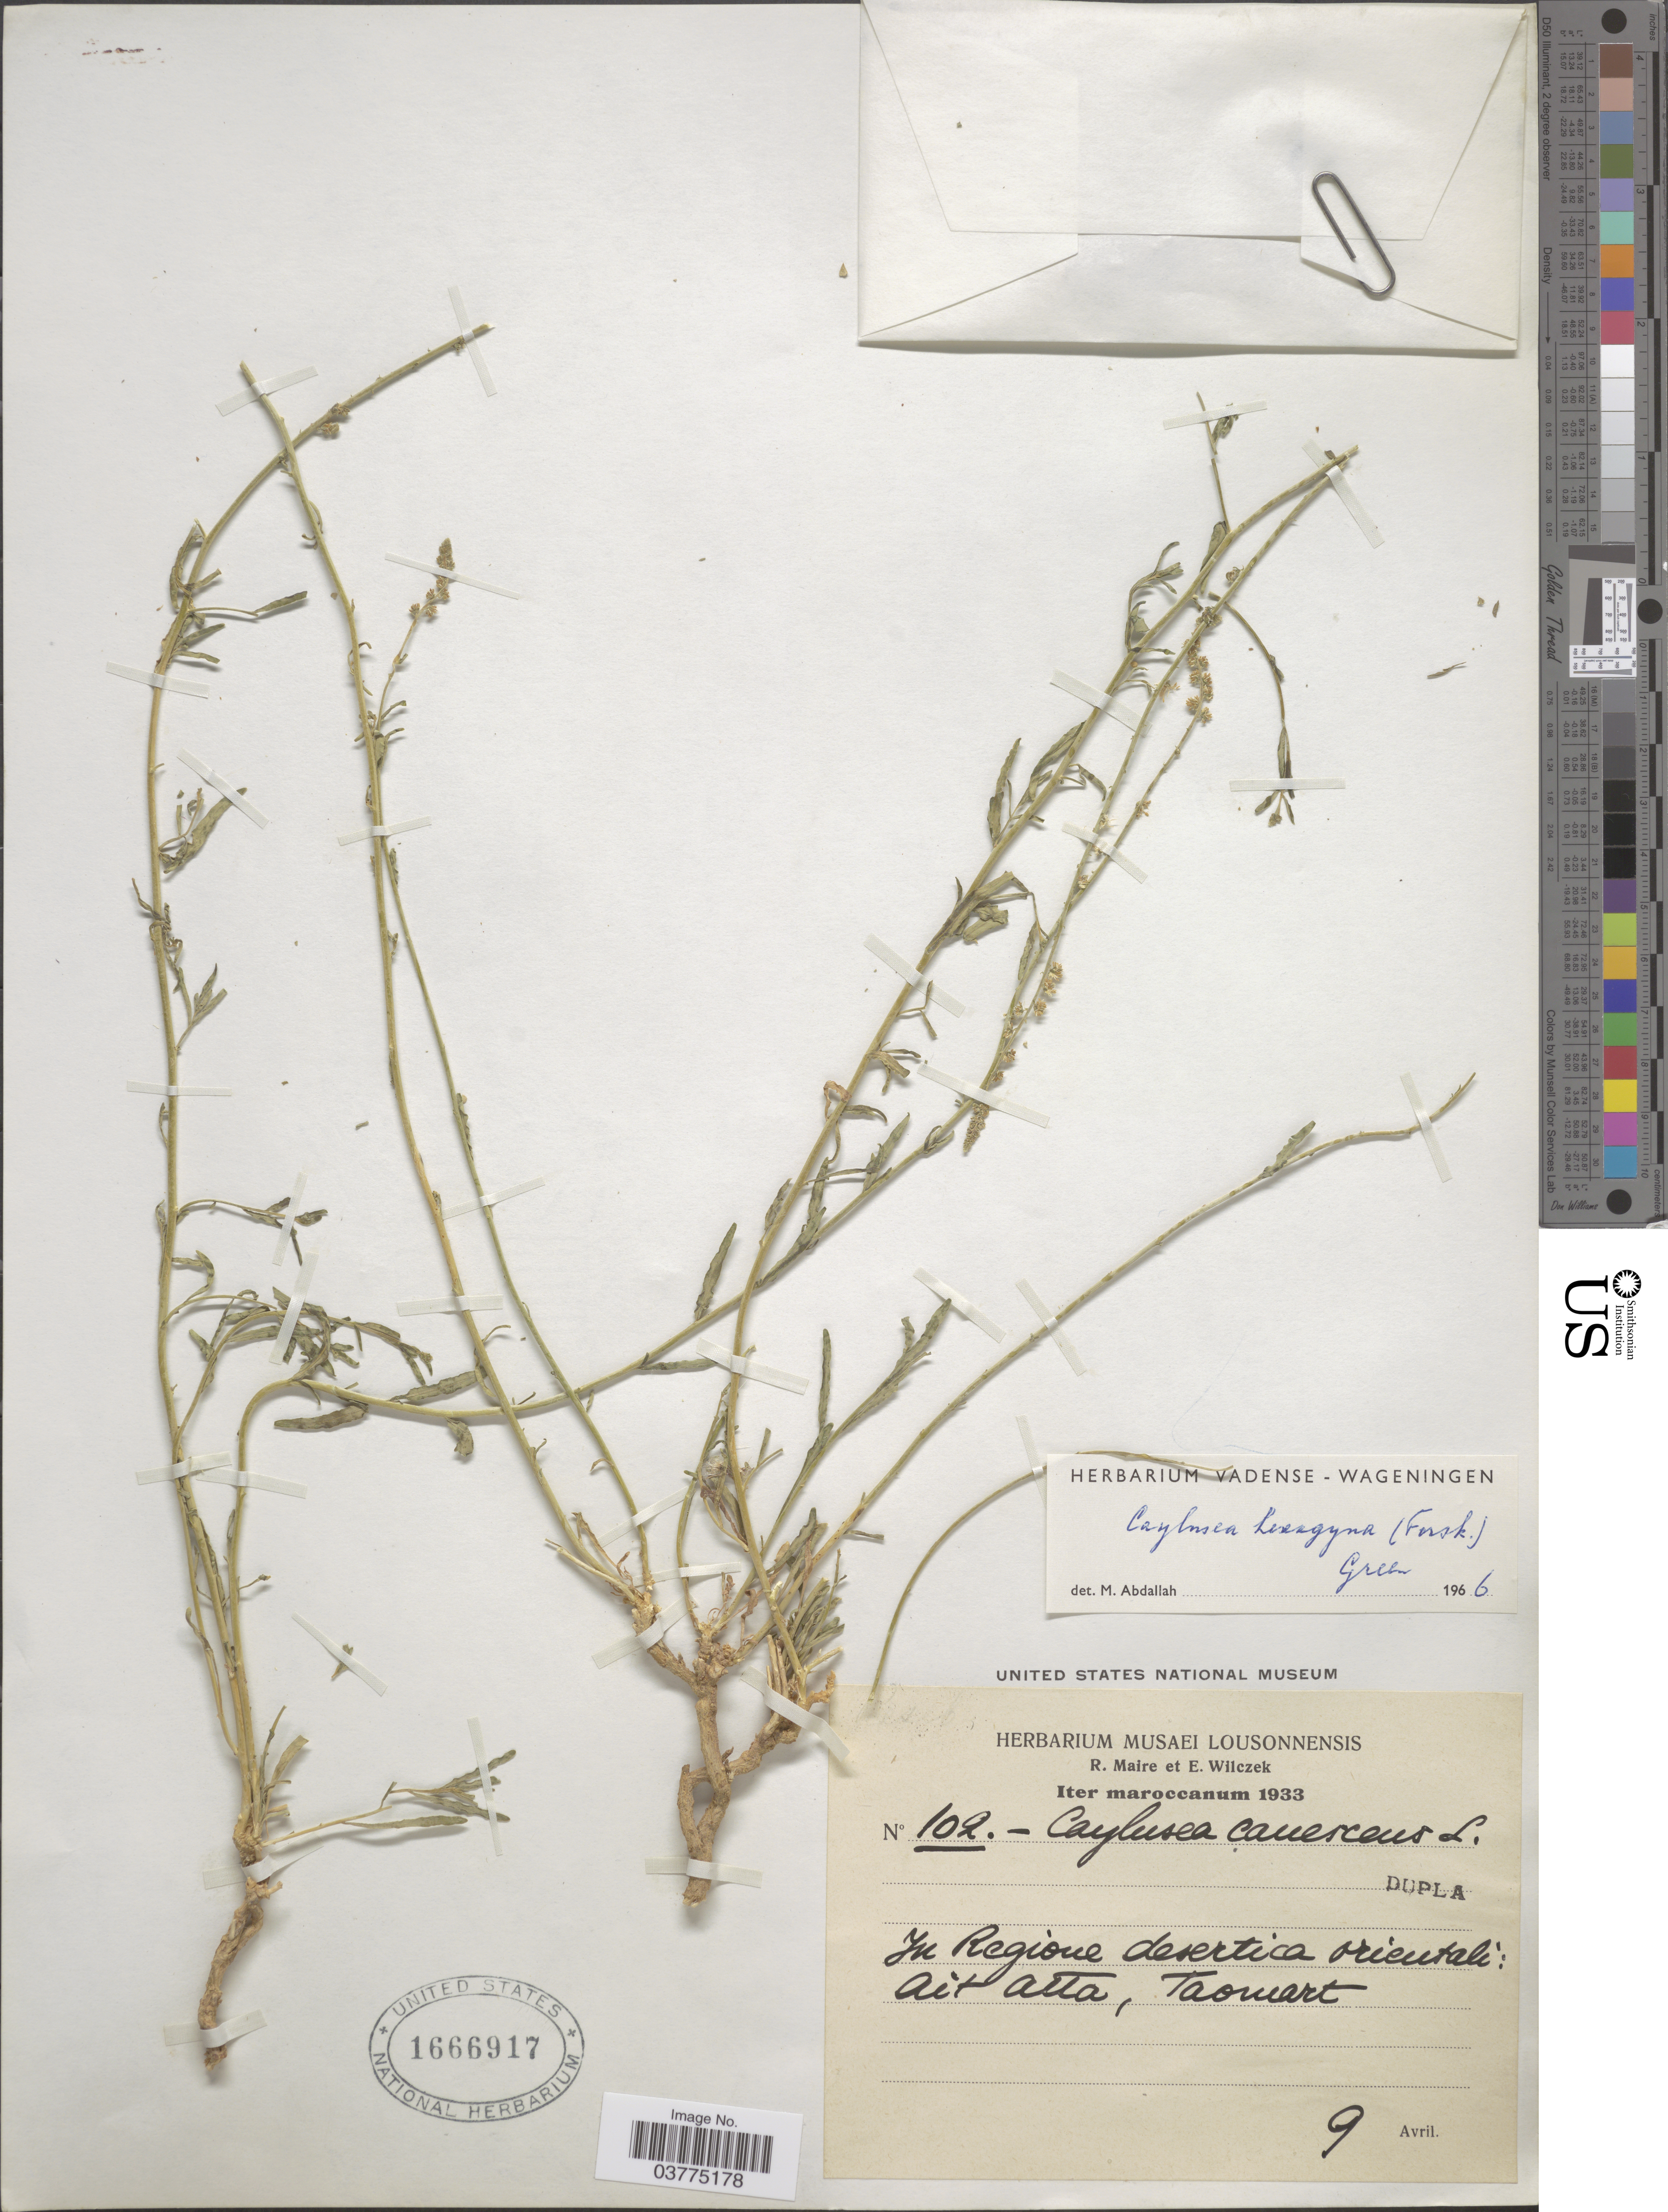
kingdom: Plantae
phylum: Tracheophyta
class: Magnoliopsida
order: Brassicales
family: Resedaceae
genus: Caylusea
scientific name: Caylusea hexagyna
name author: (Forssk.) M.L. Green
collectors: R. Maire & E. Wilczek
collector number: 102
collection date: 1933-04-09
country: Morocco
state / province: Oriental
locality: Iter maroccanum. In Regione desertica orientale: Ait Alta, Taomart.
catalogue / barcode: US 1666917